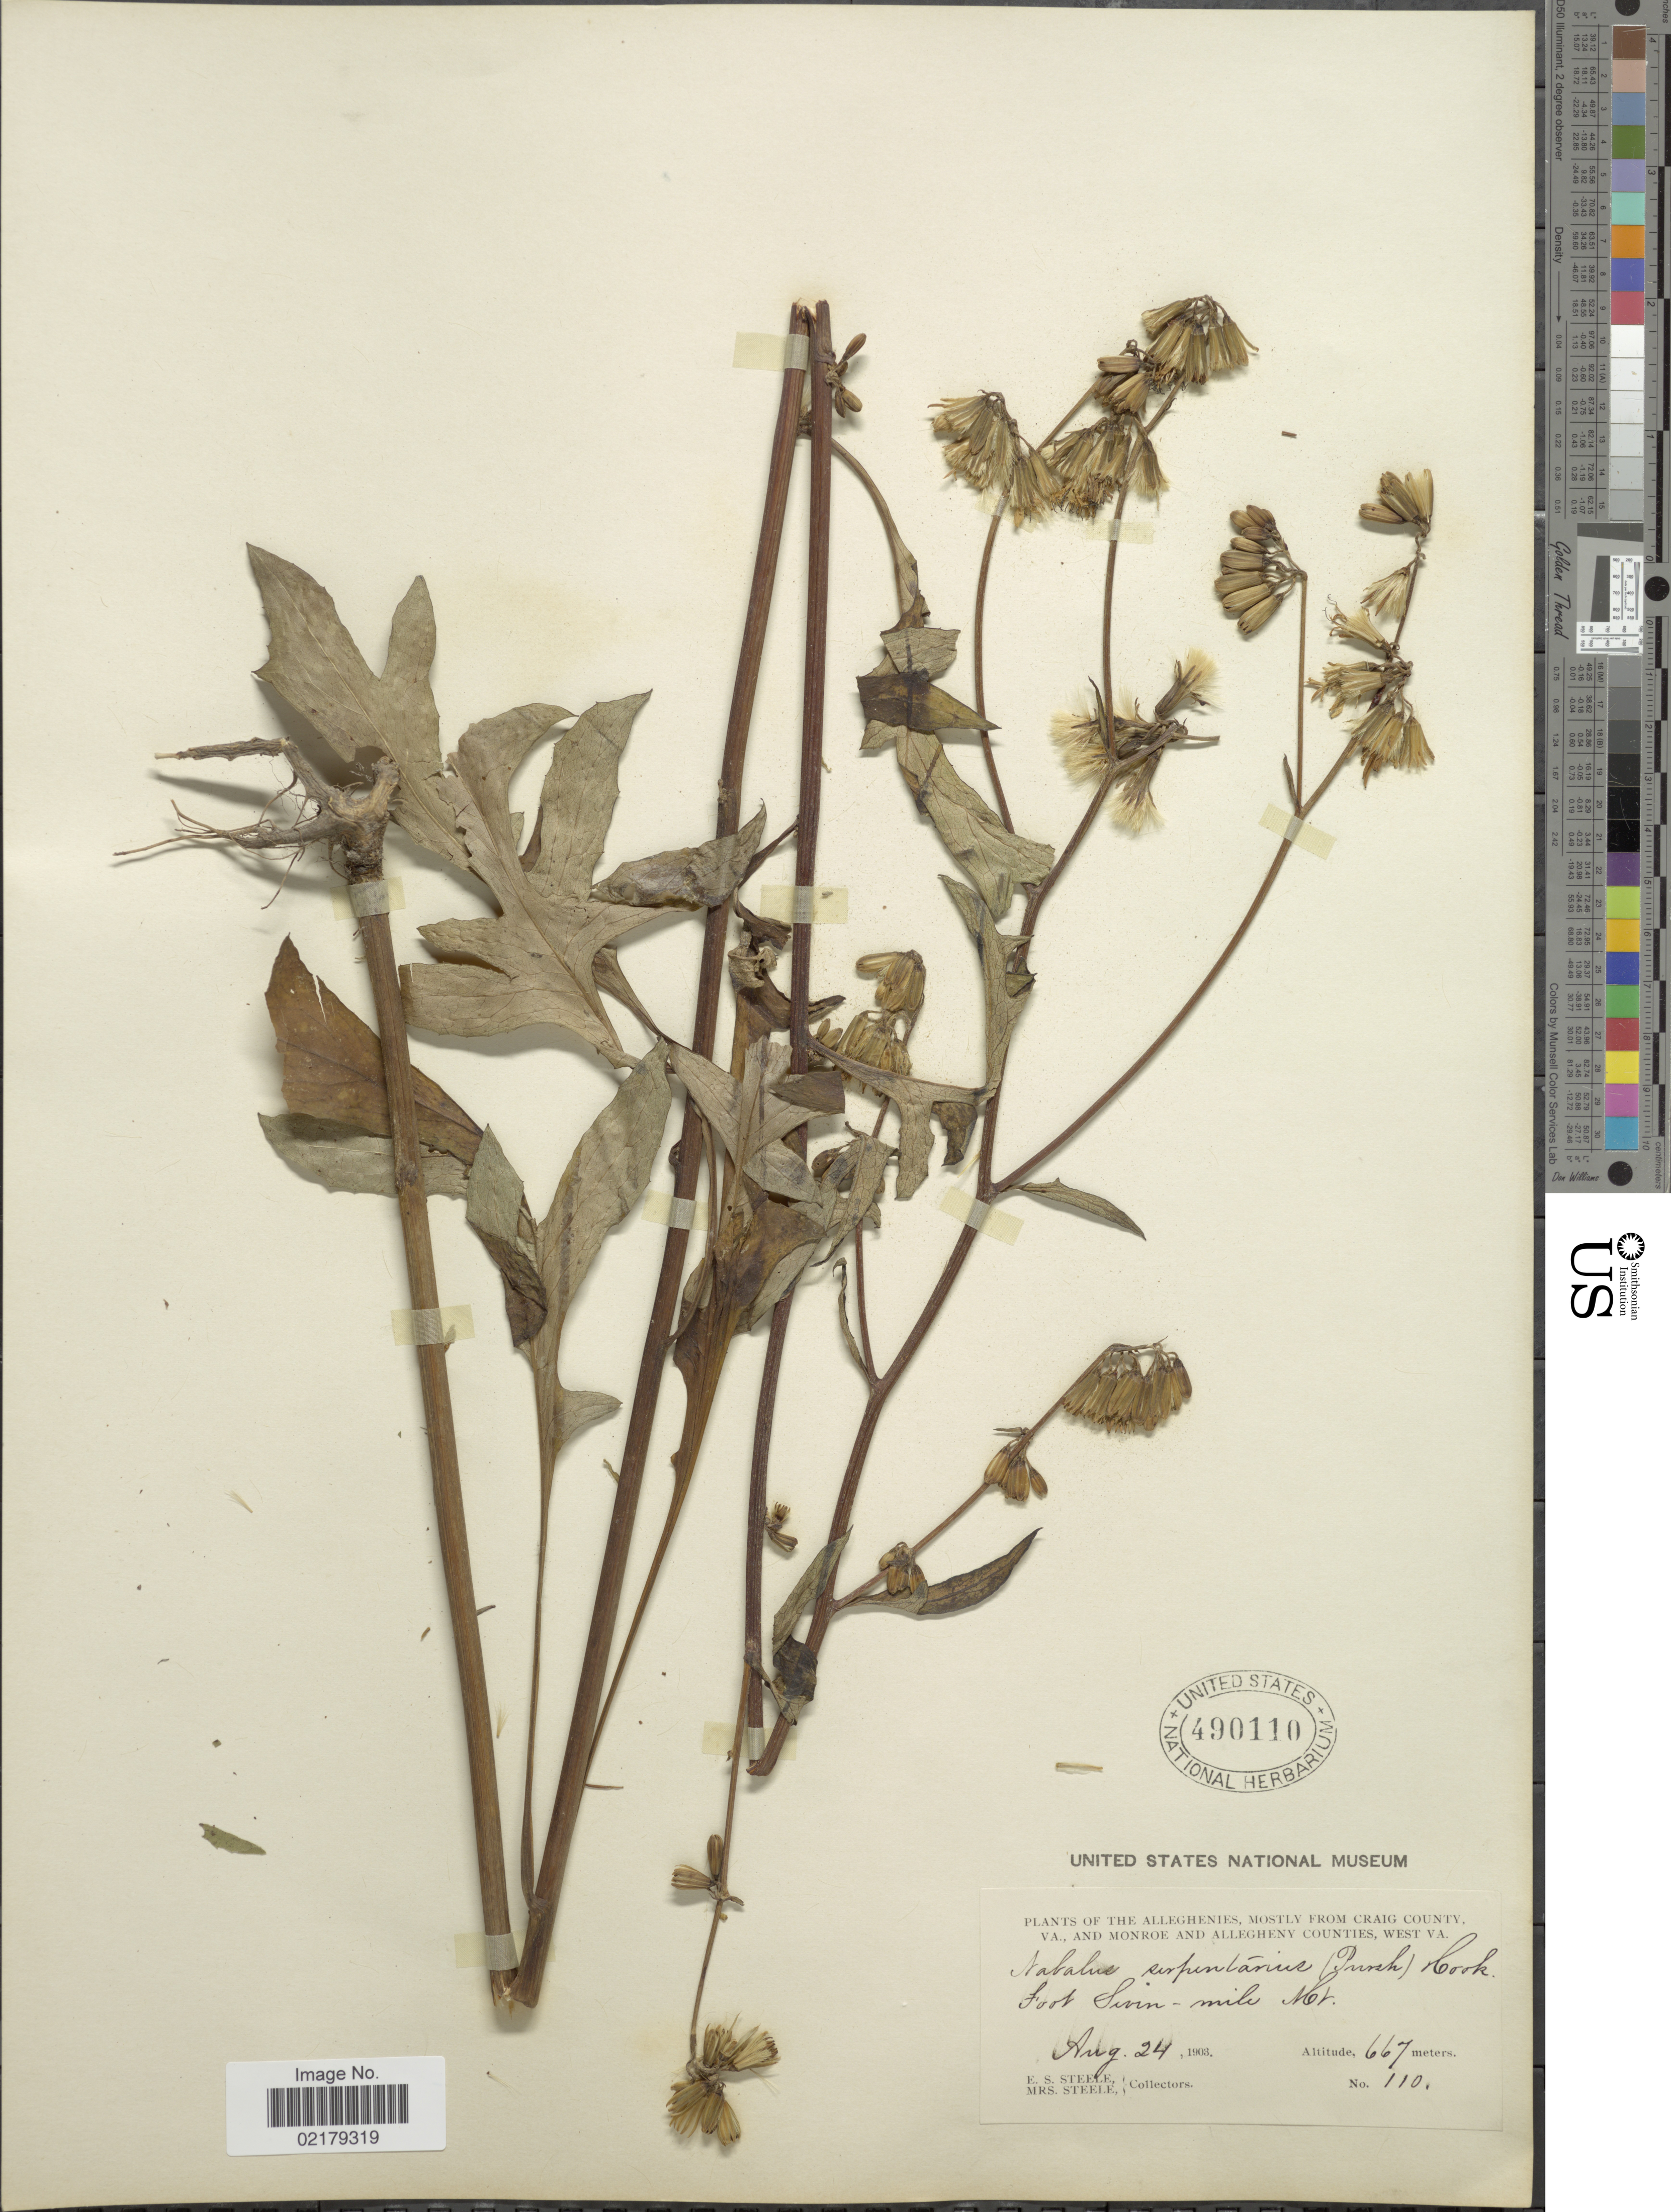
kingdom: Plantae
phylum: Tracheophyta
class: Magnoliopsida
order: Asterales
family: Asteraceae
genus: Nabalus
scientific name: Nabalus serpentarius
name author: (Pursh) Hook.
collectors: E. Steele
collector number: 110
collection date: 1903-08-24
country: United States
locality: The Alleghenies, mostly from Craig County, VA., and Monroe and Allegheny Counties, West VA, Foot Swim-mile Mt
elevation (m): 667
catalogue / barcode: US 490110